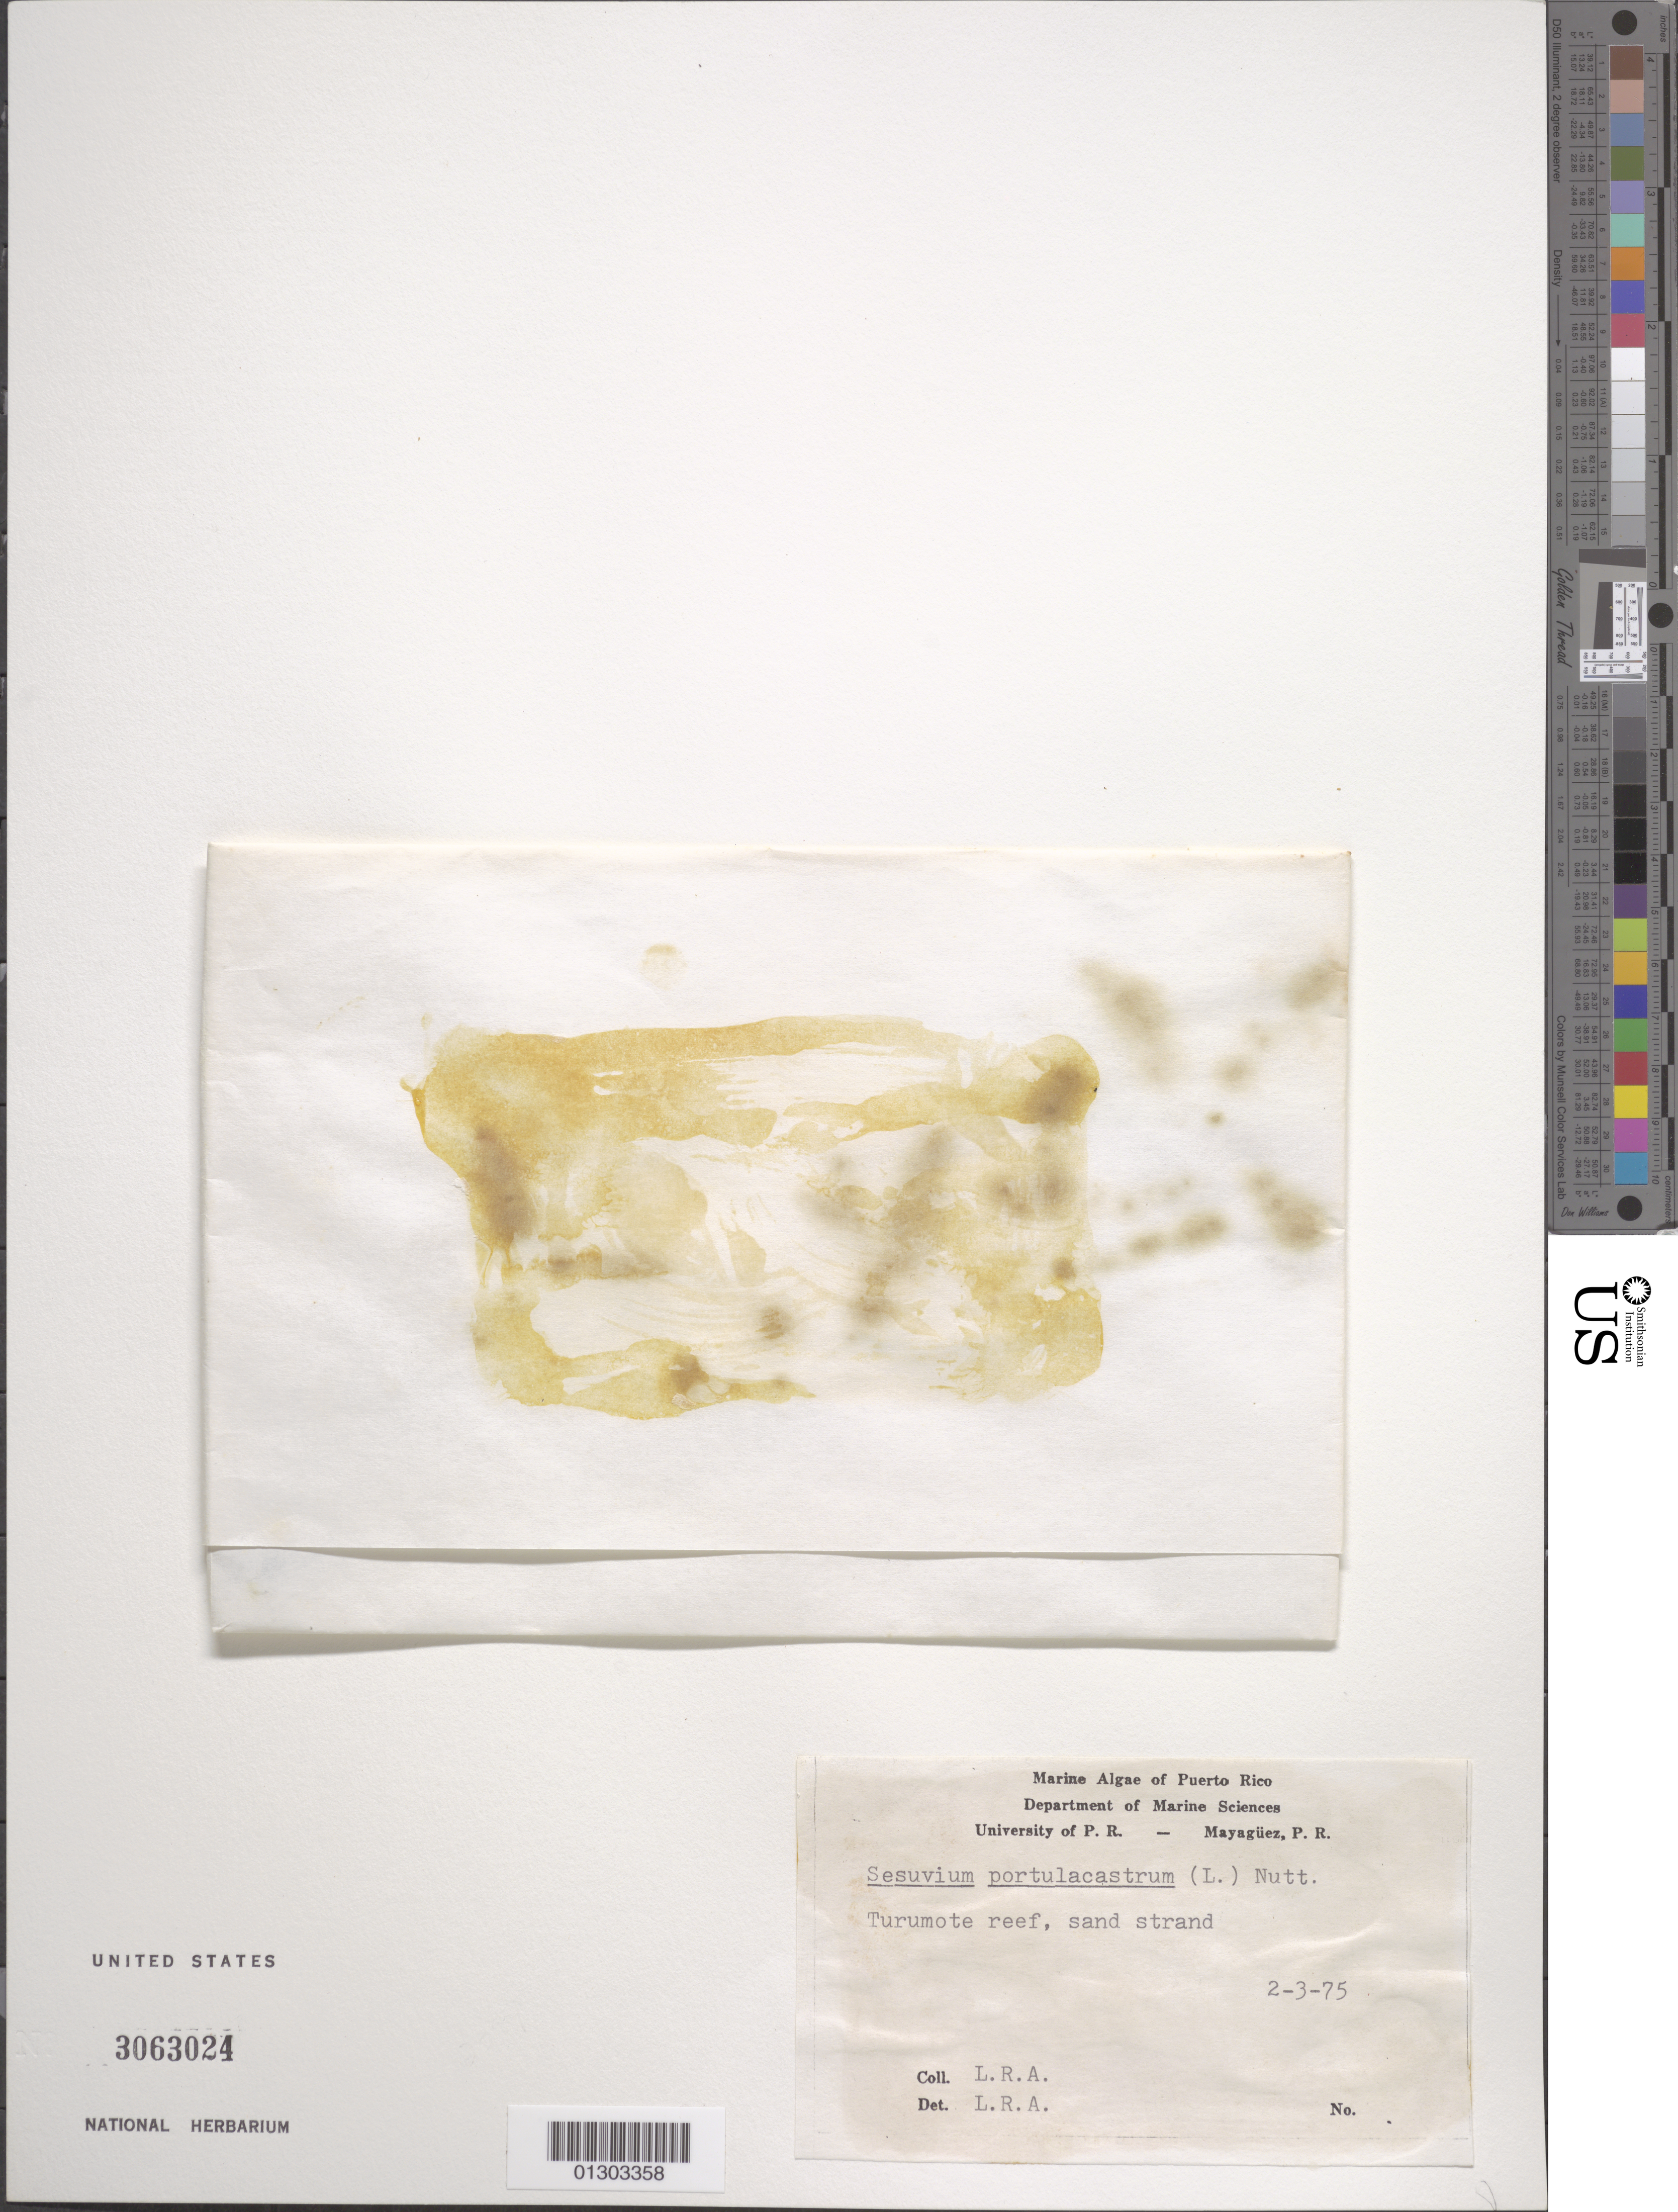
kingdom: Plantae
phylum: Tracheophyta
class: Magnoliopsida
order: Caryophyllales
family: Aizoaceae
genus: Sesuvium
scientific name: Sesuvium portulacastrum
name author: (L.) L.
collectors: L. Almodovar et al.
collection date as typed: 03 Feb 1975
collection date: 1975-02-03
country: Puerto Rico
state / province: Lajas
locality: Turumote Reef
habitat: Sand strand.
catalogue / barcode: US 3063024